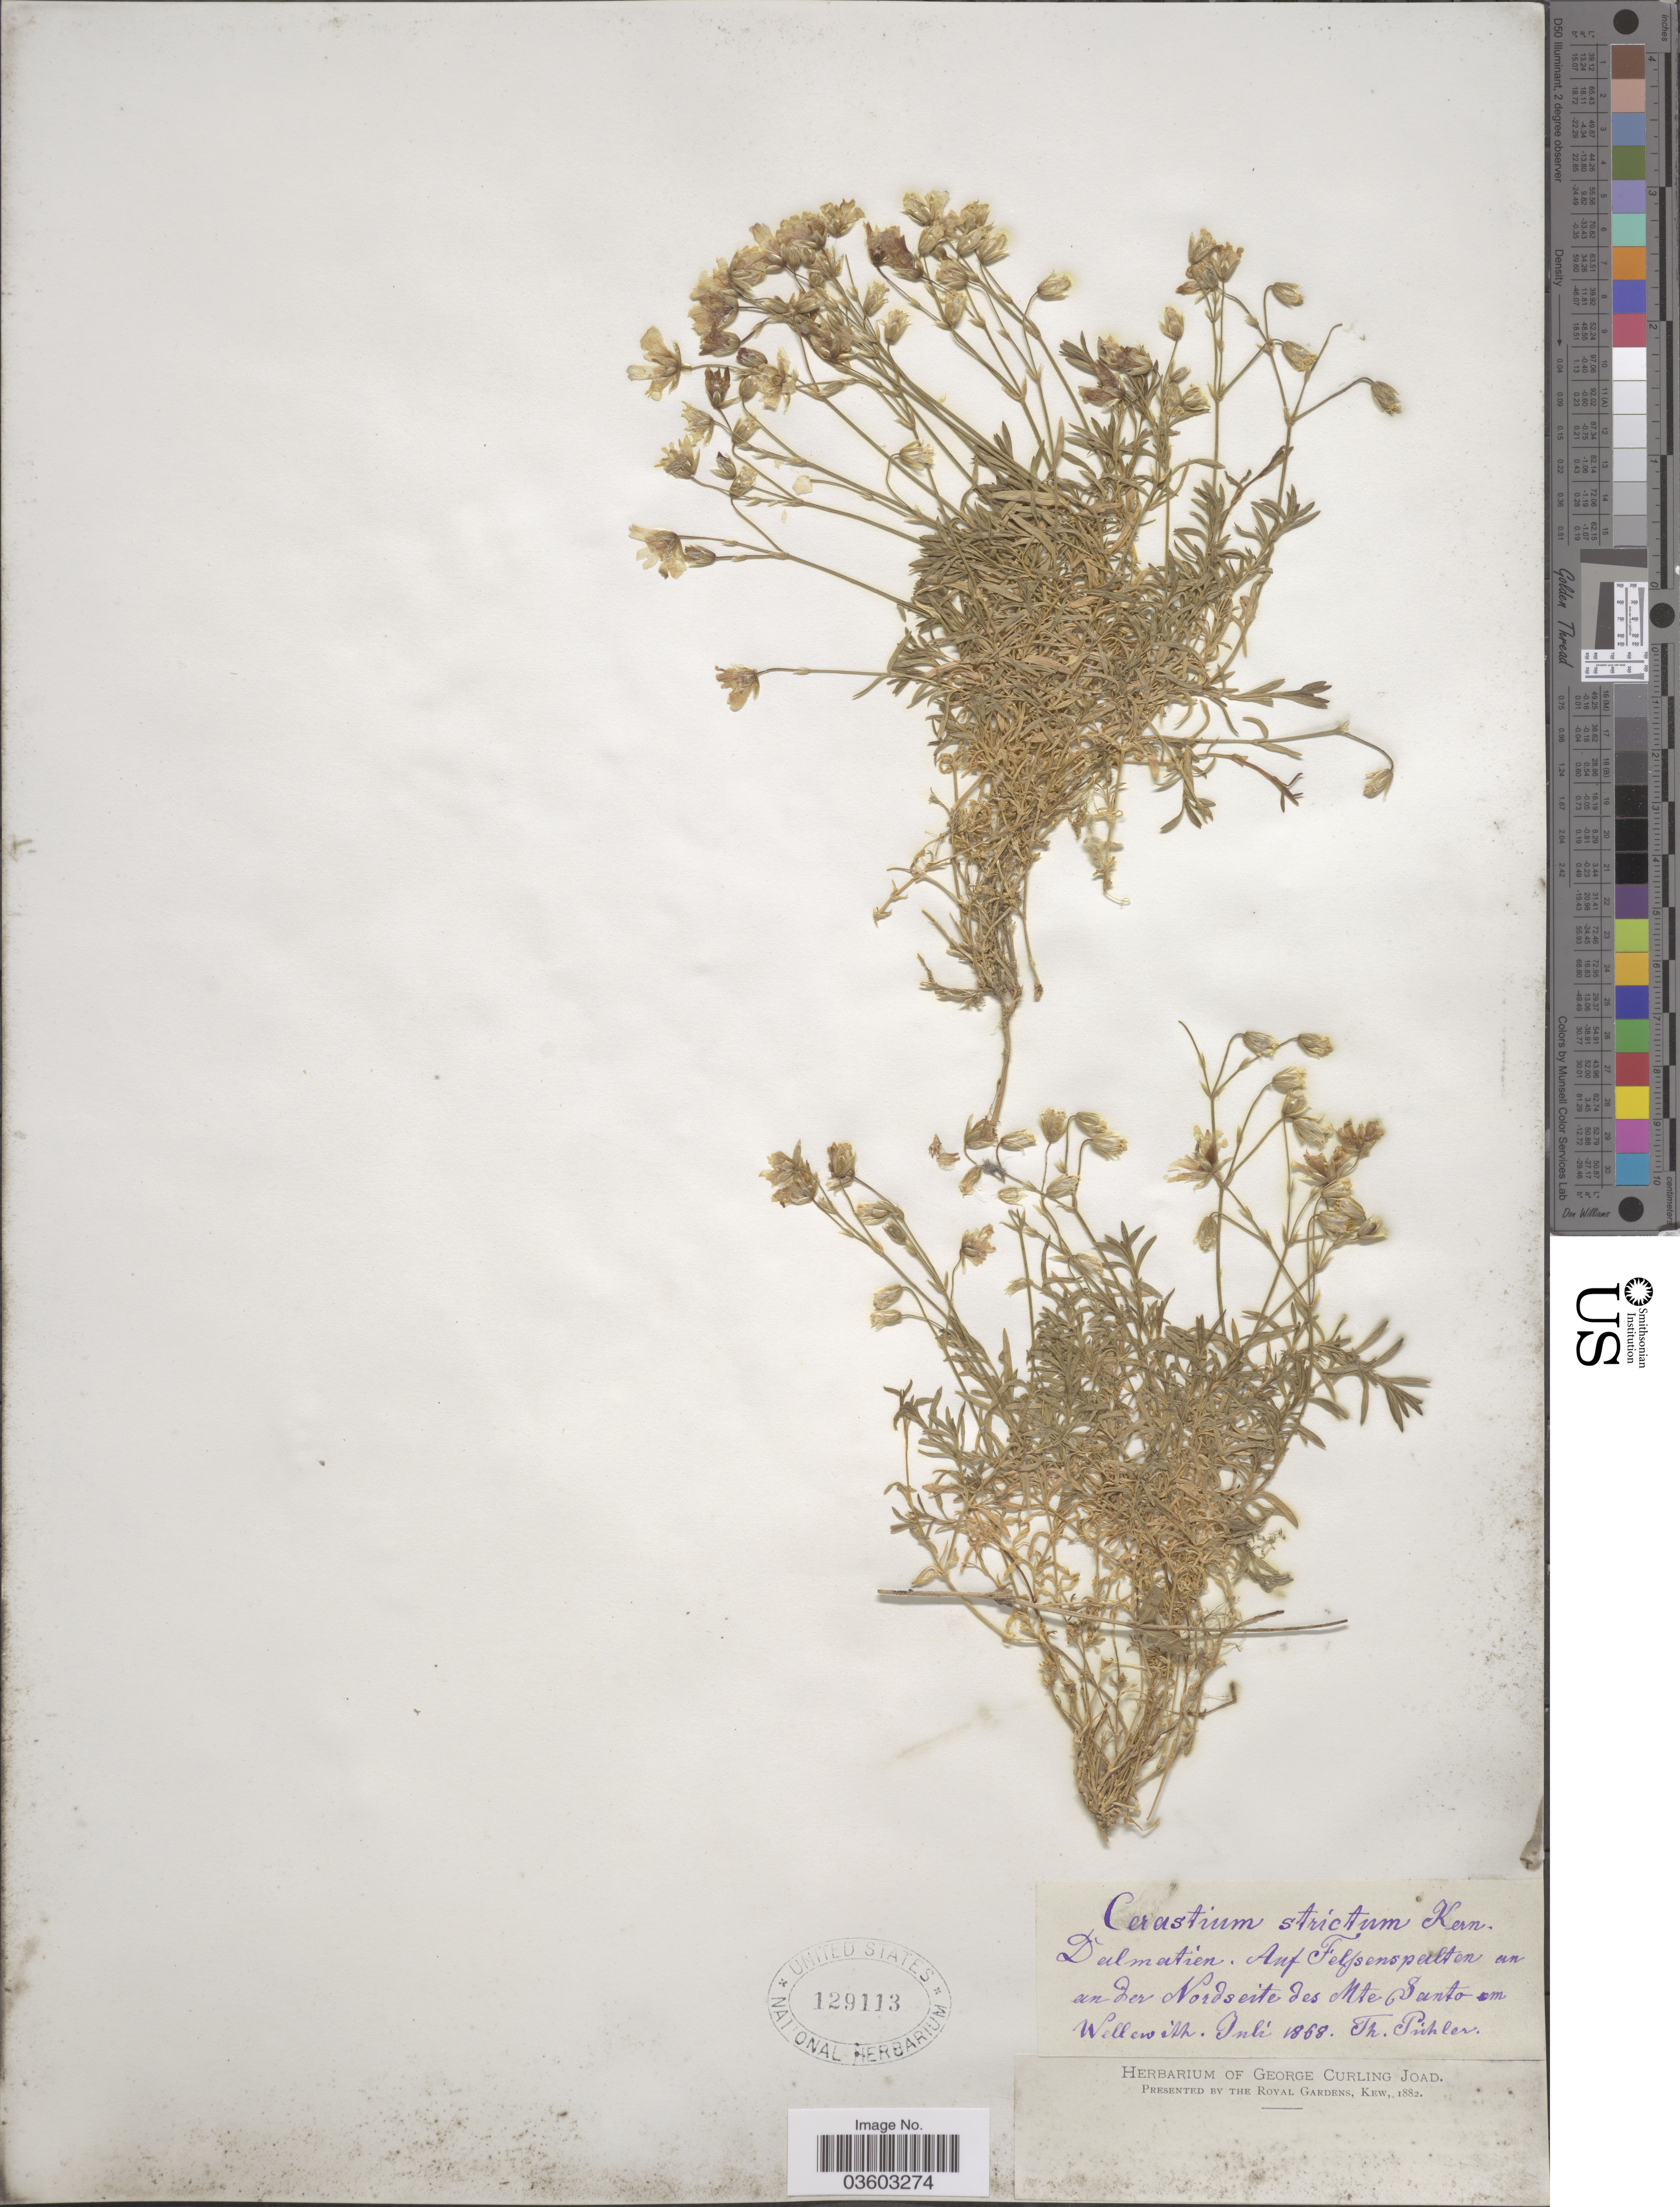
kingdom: Plantae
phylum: Tracheophyta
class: Magnoliopsida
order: Caryophyllales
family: Caryophyllaceae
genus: Cerastium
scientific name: Cerastium strictum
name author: L.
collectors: T. Pichler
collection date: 1868-07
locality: Dalmatien. Auf Feljsensperlten an an der Nordseite des Mte Santo om Wellewith.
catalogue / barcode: US 129113